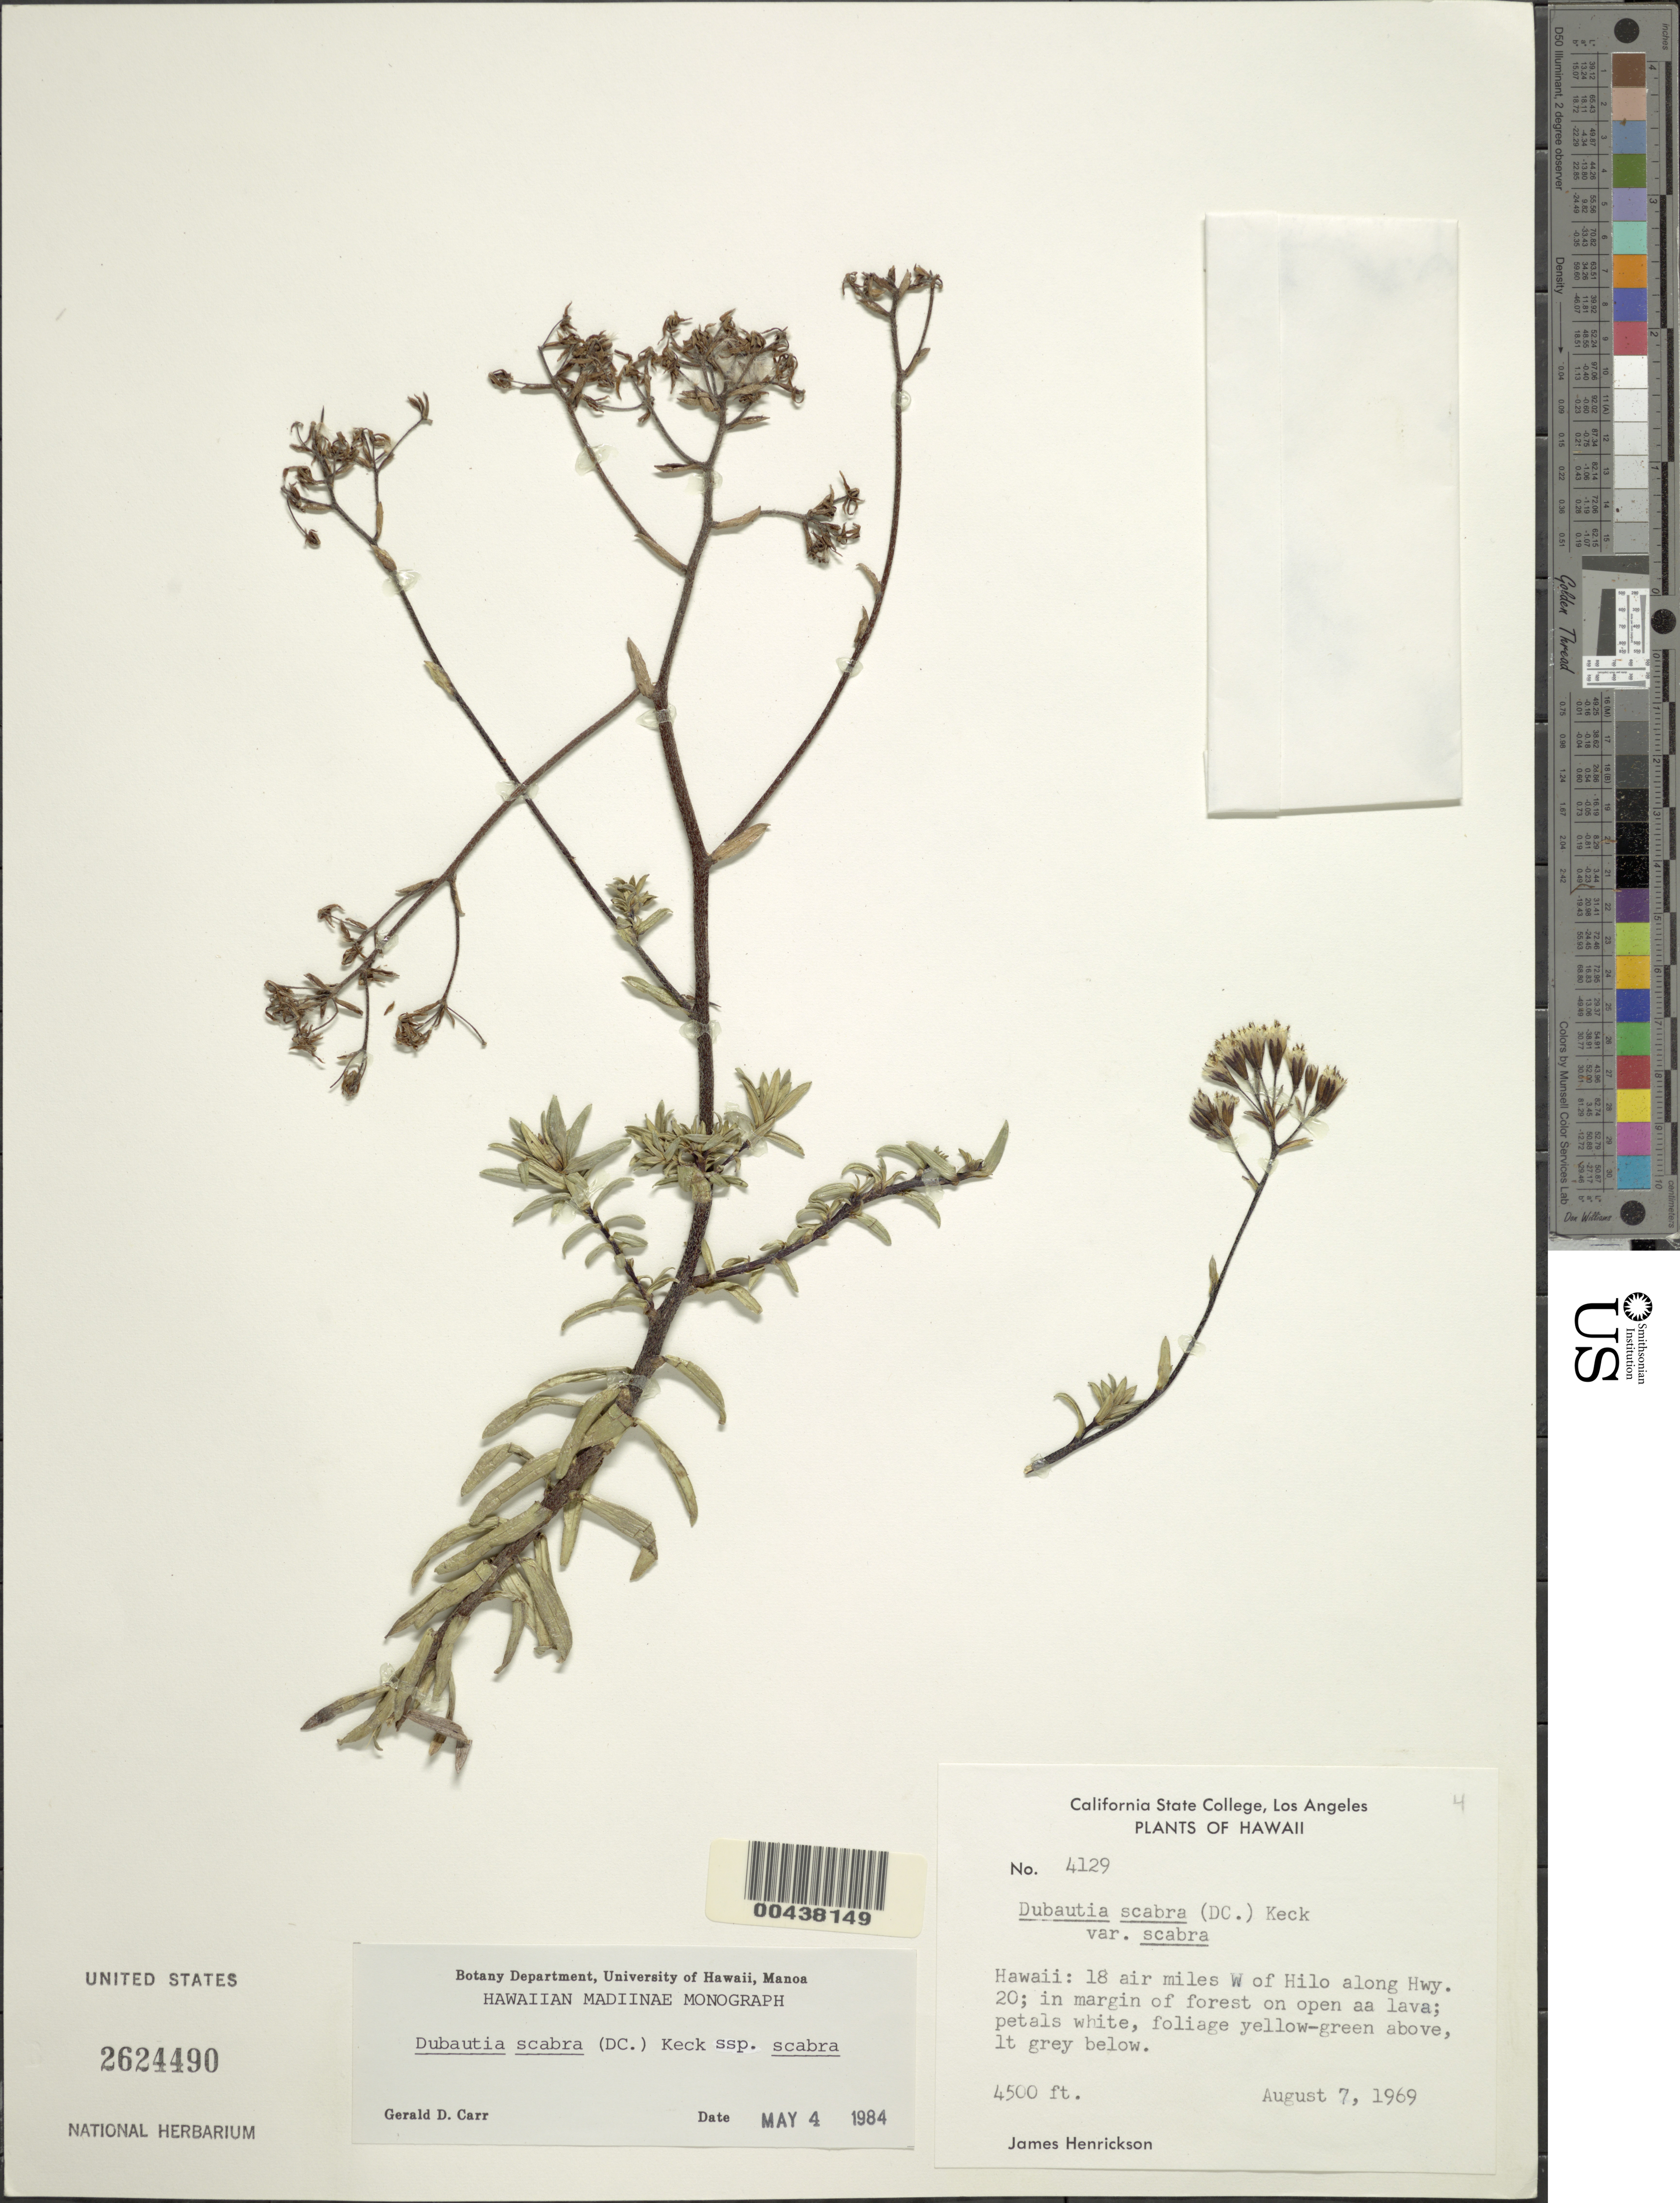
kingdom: Plantae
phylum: Tracheophyta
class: Magnoliopsida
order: Asterales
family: Asteraceae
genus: Dubautia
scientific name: Dubautia scabra subsp. scabra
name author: (DC.) D.D. Keck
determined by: Carr, G. D.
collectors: J. S. Henrickson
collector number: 4129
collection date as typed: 7 Aug 1969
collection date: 1969-08-07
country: United States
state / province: Hawaii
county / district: Hawaii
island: Hawaii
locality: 18 air mi W of Hilo along Hwy. 20; on open aa lava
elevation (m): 1372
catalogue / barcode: US 2624490